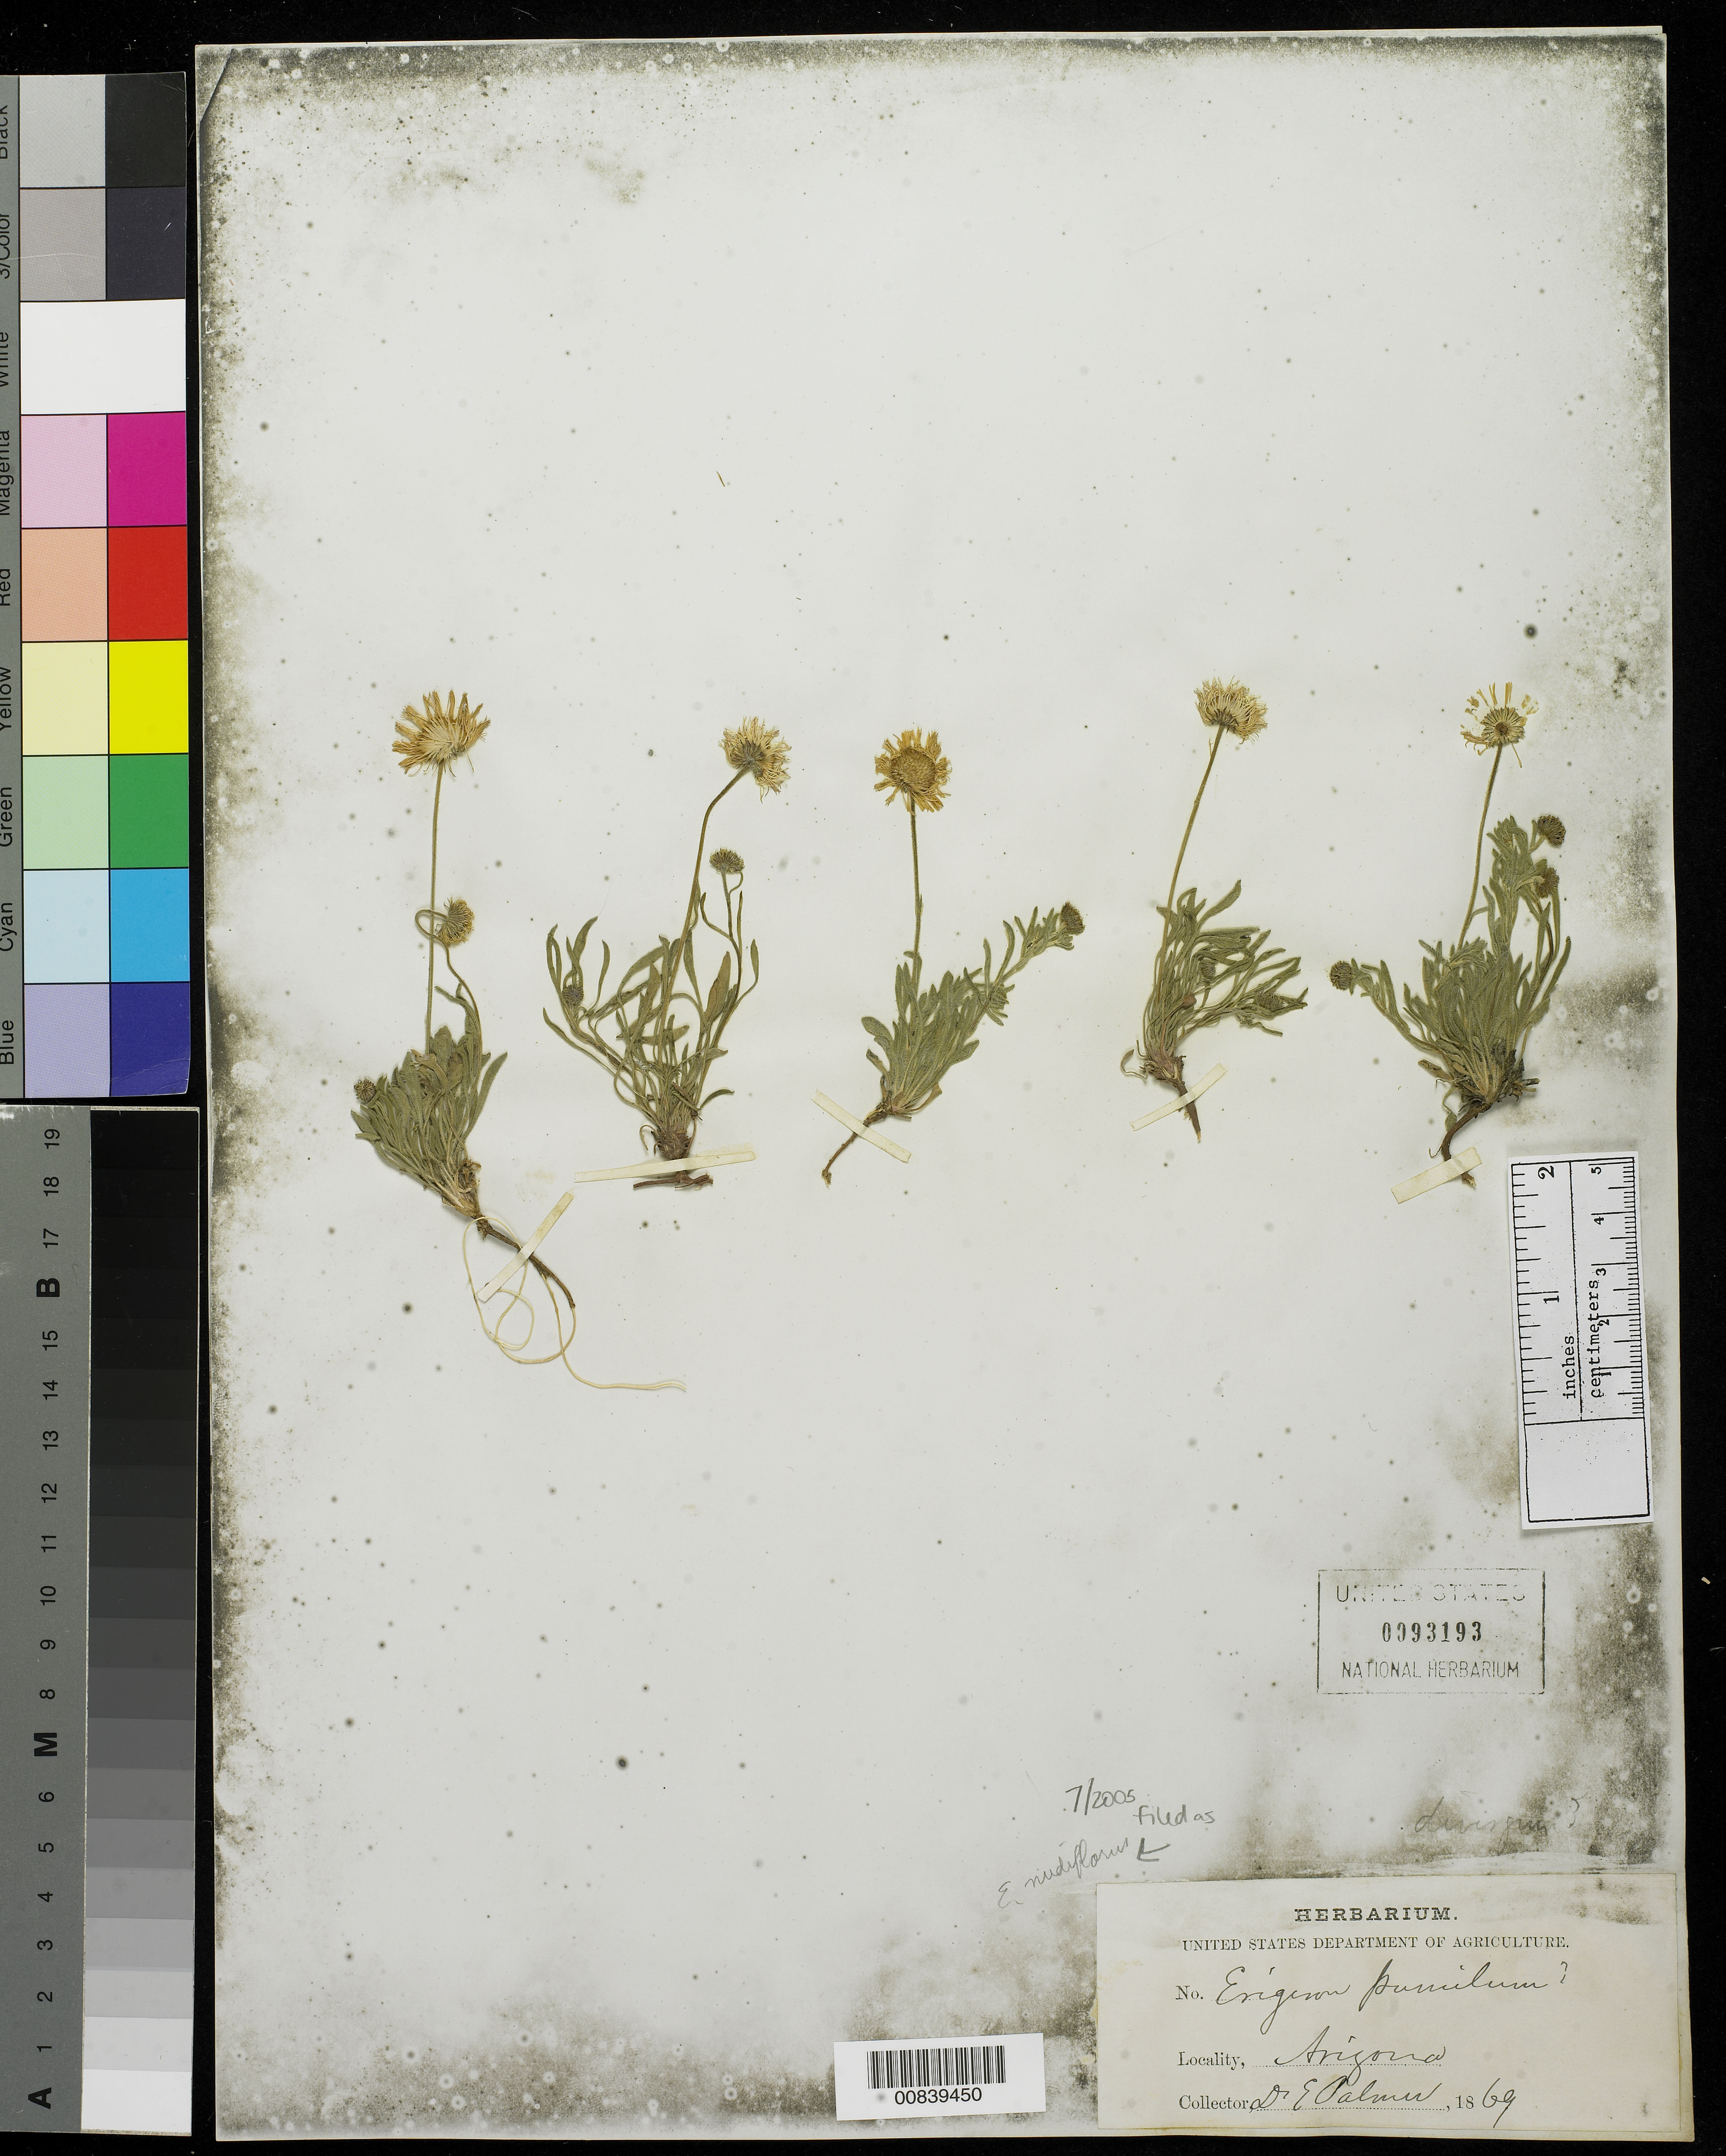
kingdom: Plantae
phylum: Tracheophyta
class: Magnoliopsida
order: Asterales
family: Asteraceae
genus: Erigeron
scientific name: Erigeron nudiflorus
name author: Buckley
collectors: E. Palmer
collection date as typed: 1869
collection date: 1869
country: United States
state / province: Arizona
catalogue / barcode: US 93193